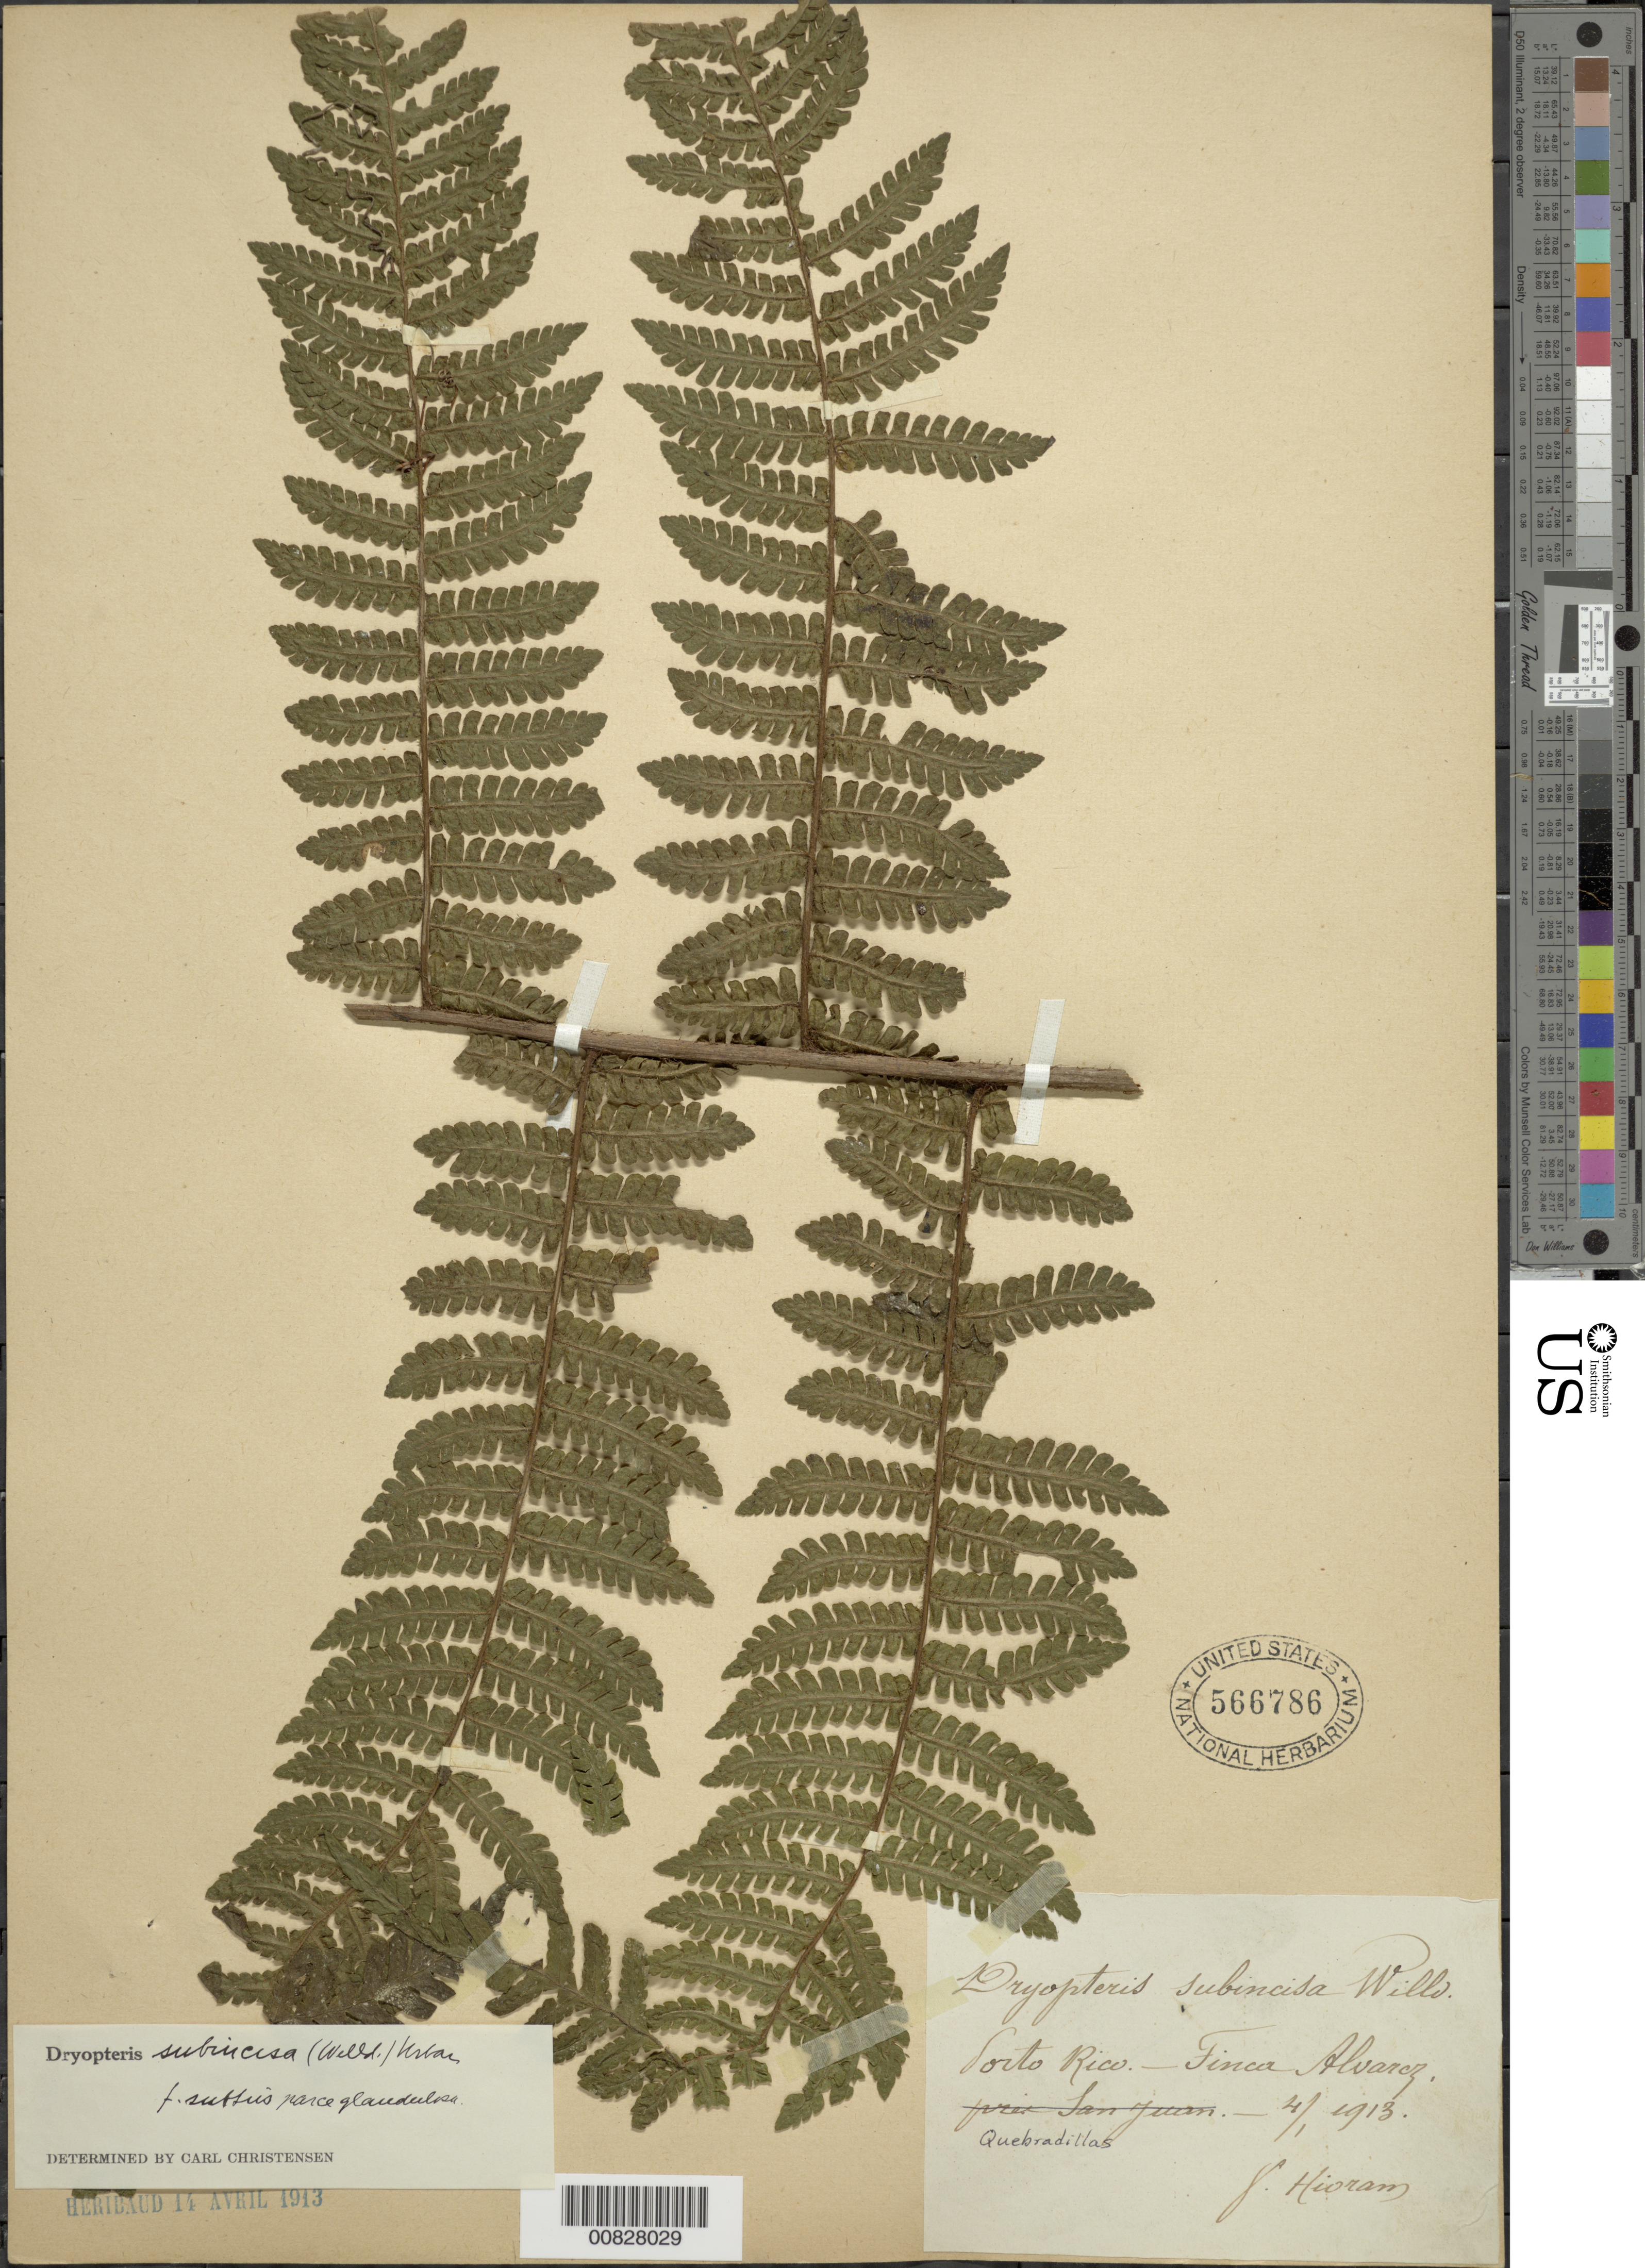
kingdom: Plantae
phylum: Tracheophyta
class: Polypodiopsida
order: Polypodiales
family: Dryopteridaceae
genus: Megalastrum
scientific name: Megalastrum subincisum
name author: (Willd.) A.R. Sm. & R.C. Moran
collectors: Bro. Hioram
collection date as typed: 04 Jan 1913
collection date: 1913-01-04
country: Puerto Rico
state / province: Quebradillas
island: Puerto Rico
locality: Finca Alvarez, Quebradillas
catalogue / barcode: US 566786